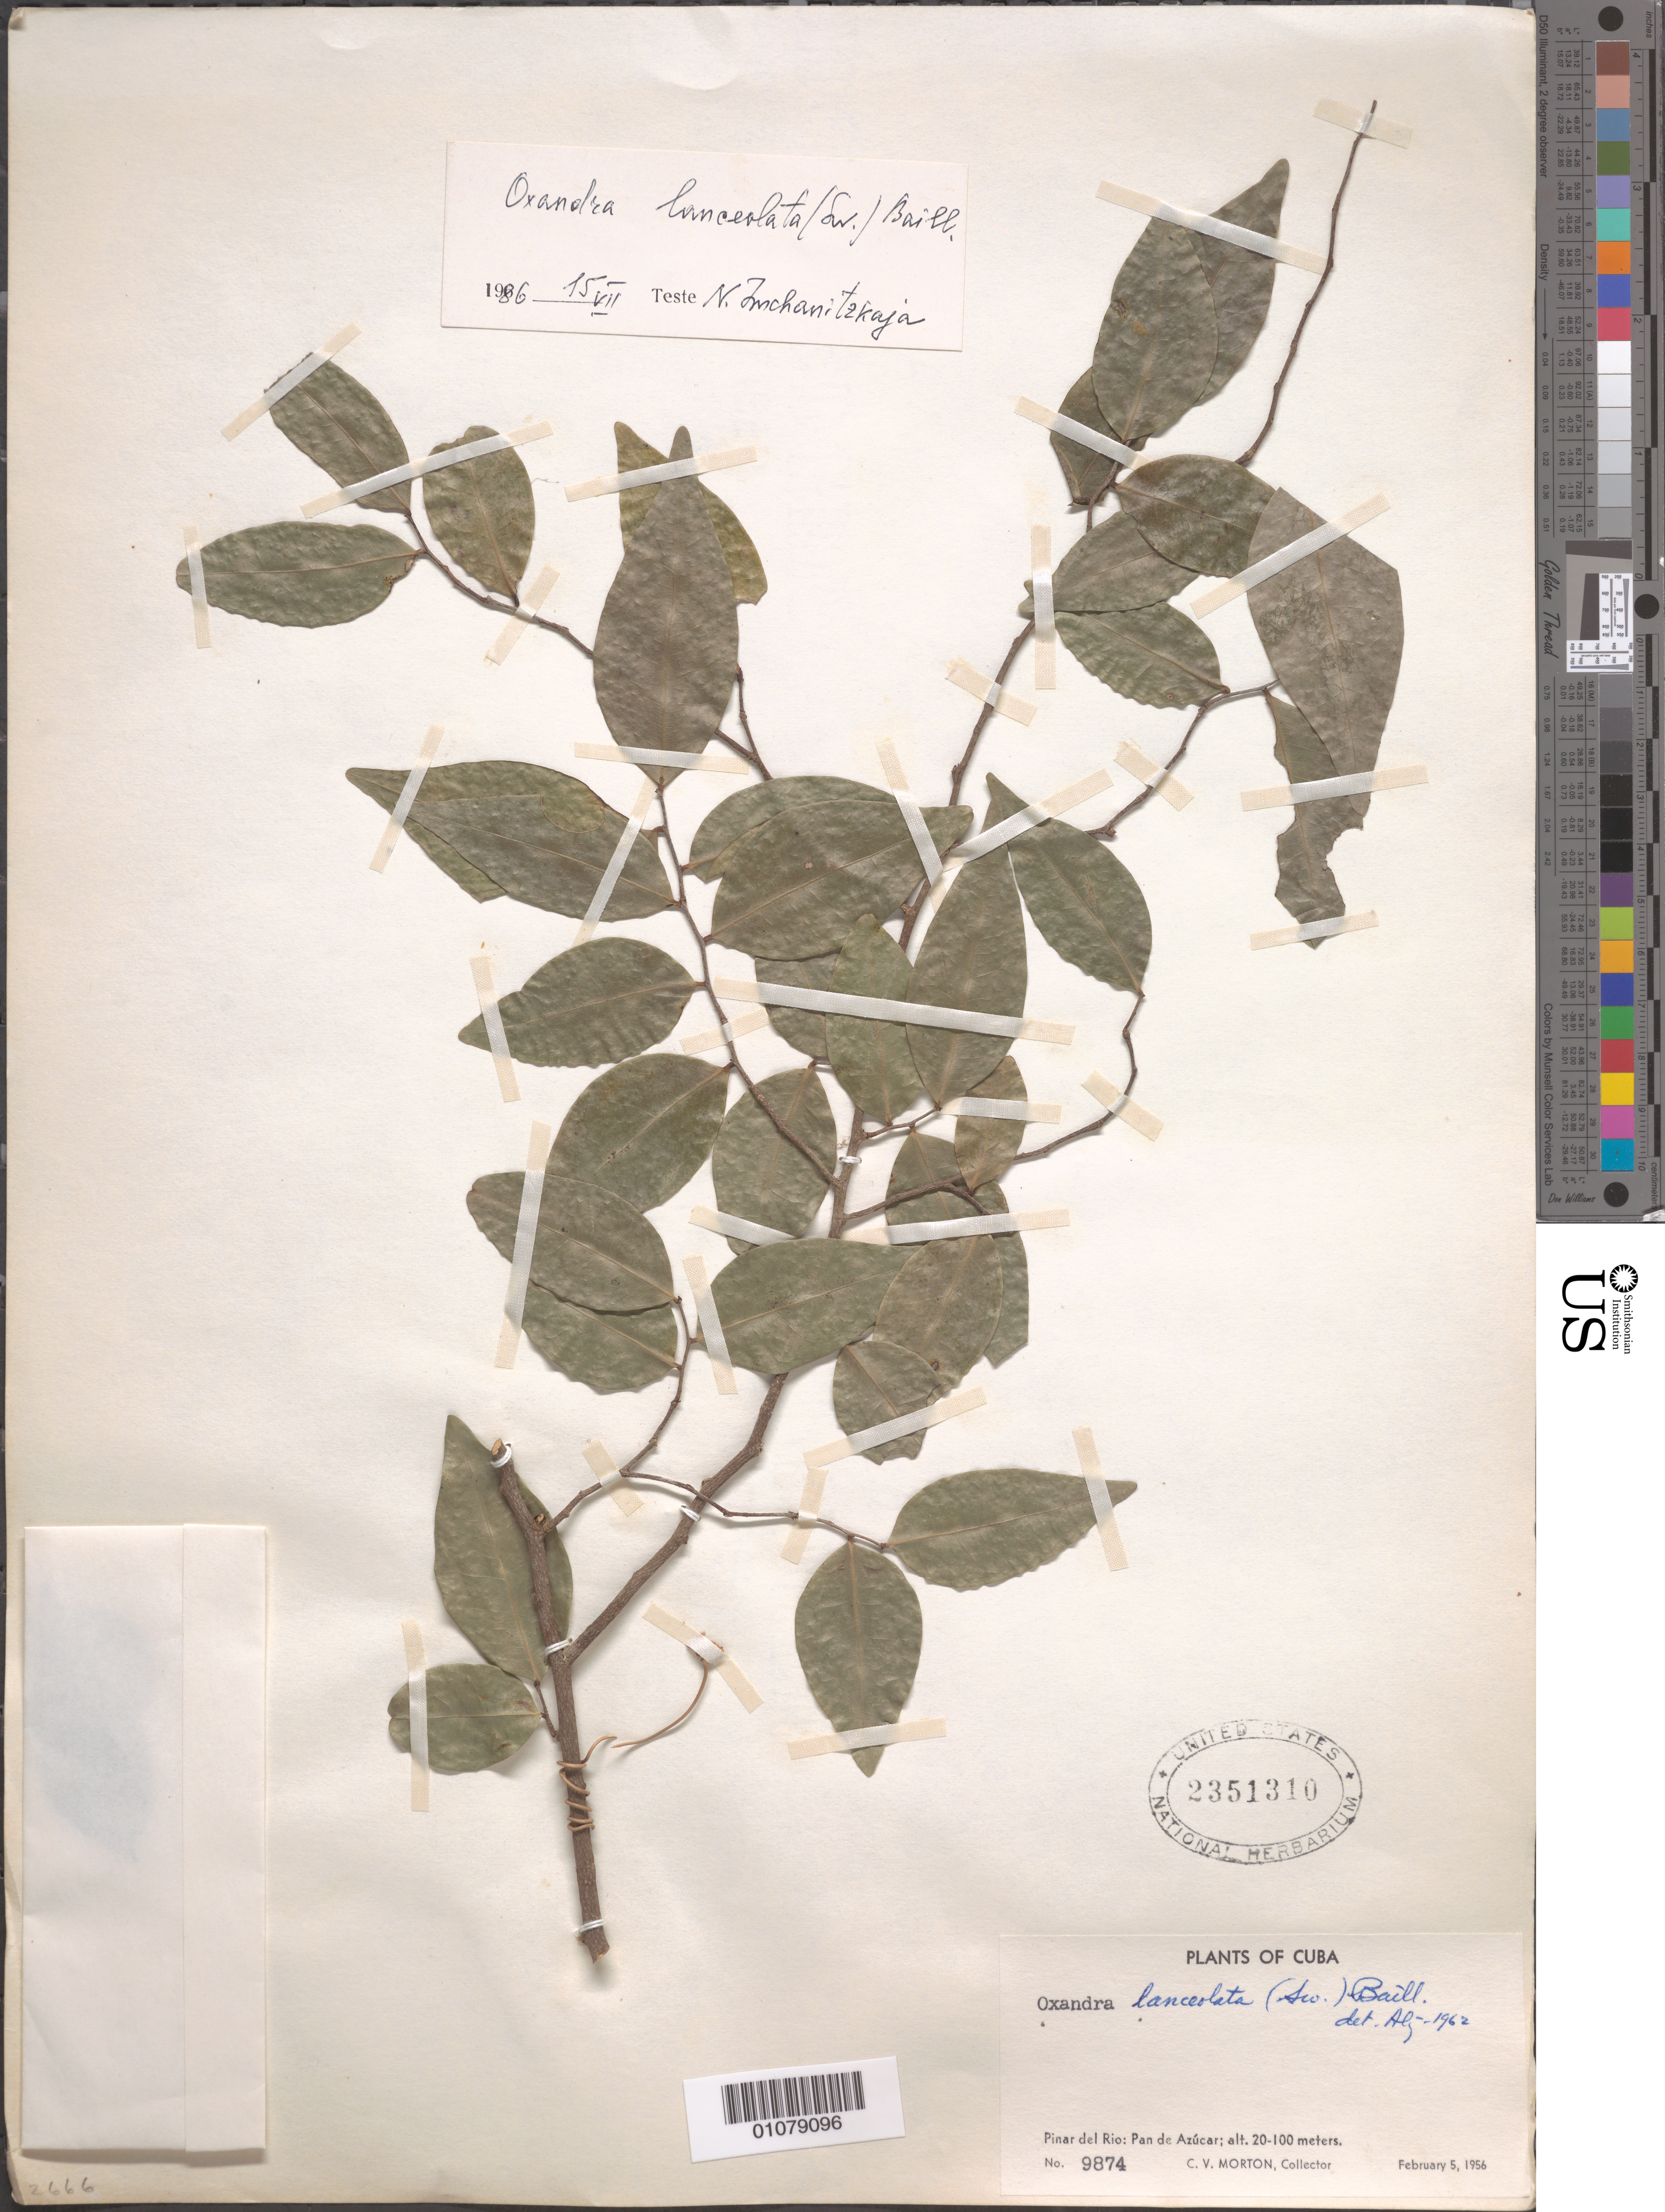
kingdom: Plantae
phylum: Tracheophyta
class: Magnoliopsida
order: Magnoliales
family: Annonaceae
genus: Oxandra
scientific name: Oxandra lanceolata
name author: (Sw.) Baill.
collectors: C. V. Morton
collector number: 9874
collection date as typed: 05 Feb 1956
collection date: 1956-02-05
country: Cuba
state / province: Pinar del Rio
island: Cuba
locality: Pinar del Rio: Pan de Azucar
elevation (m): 20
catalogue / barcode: US 2351310